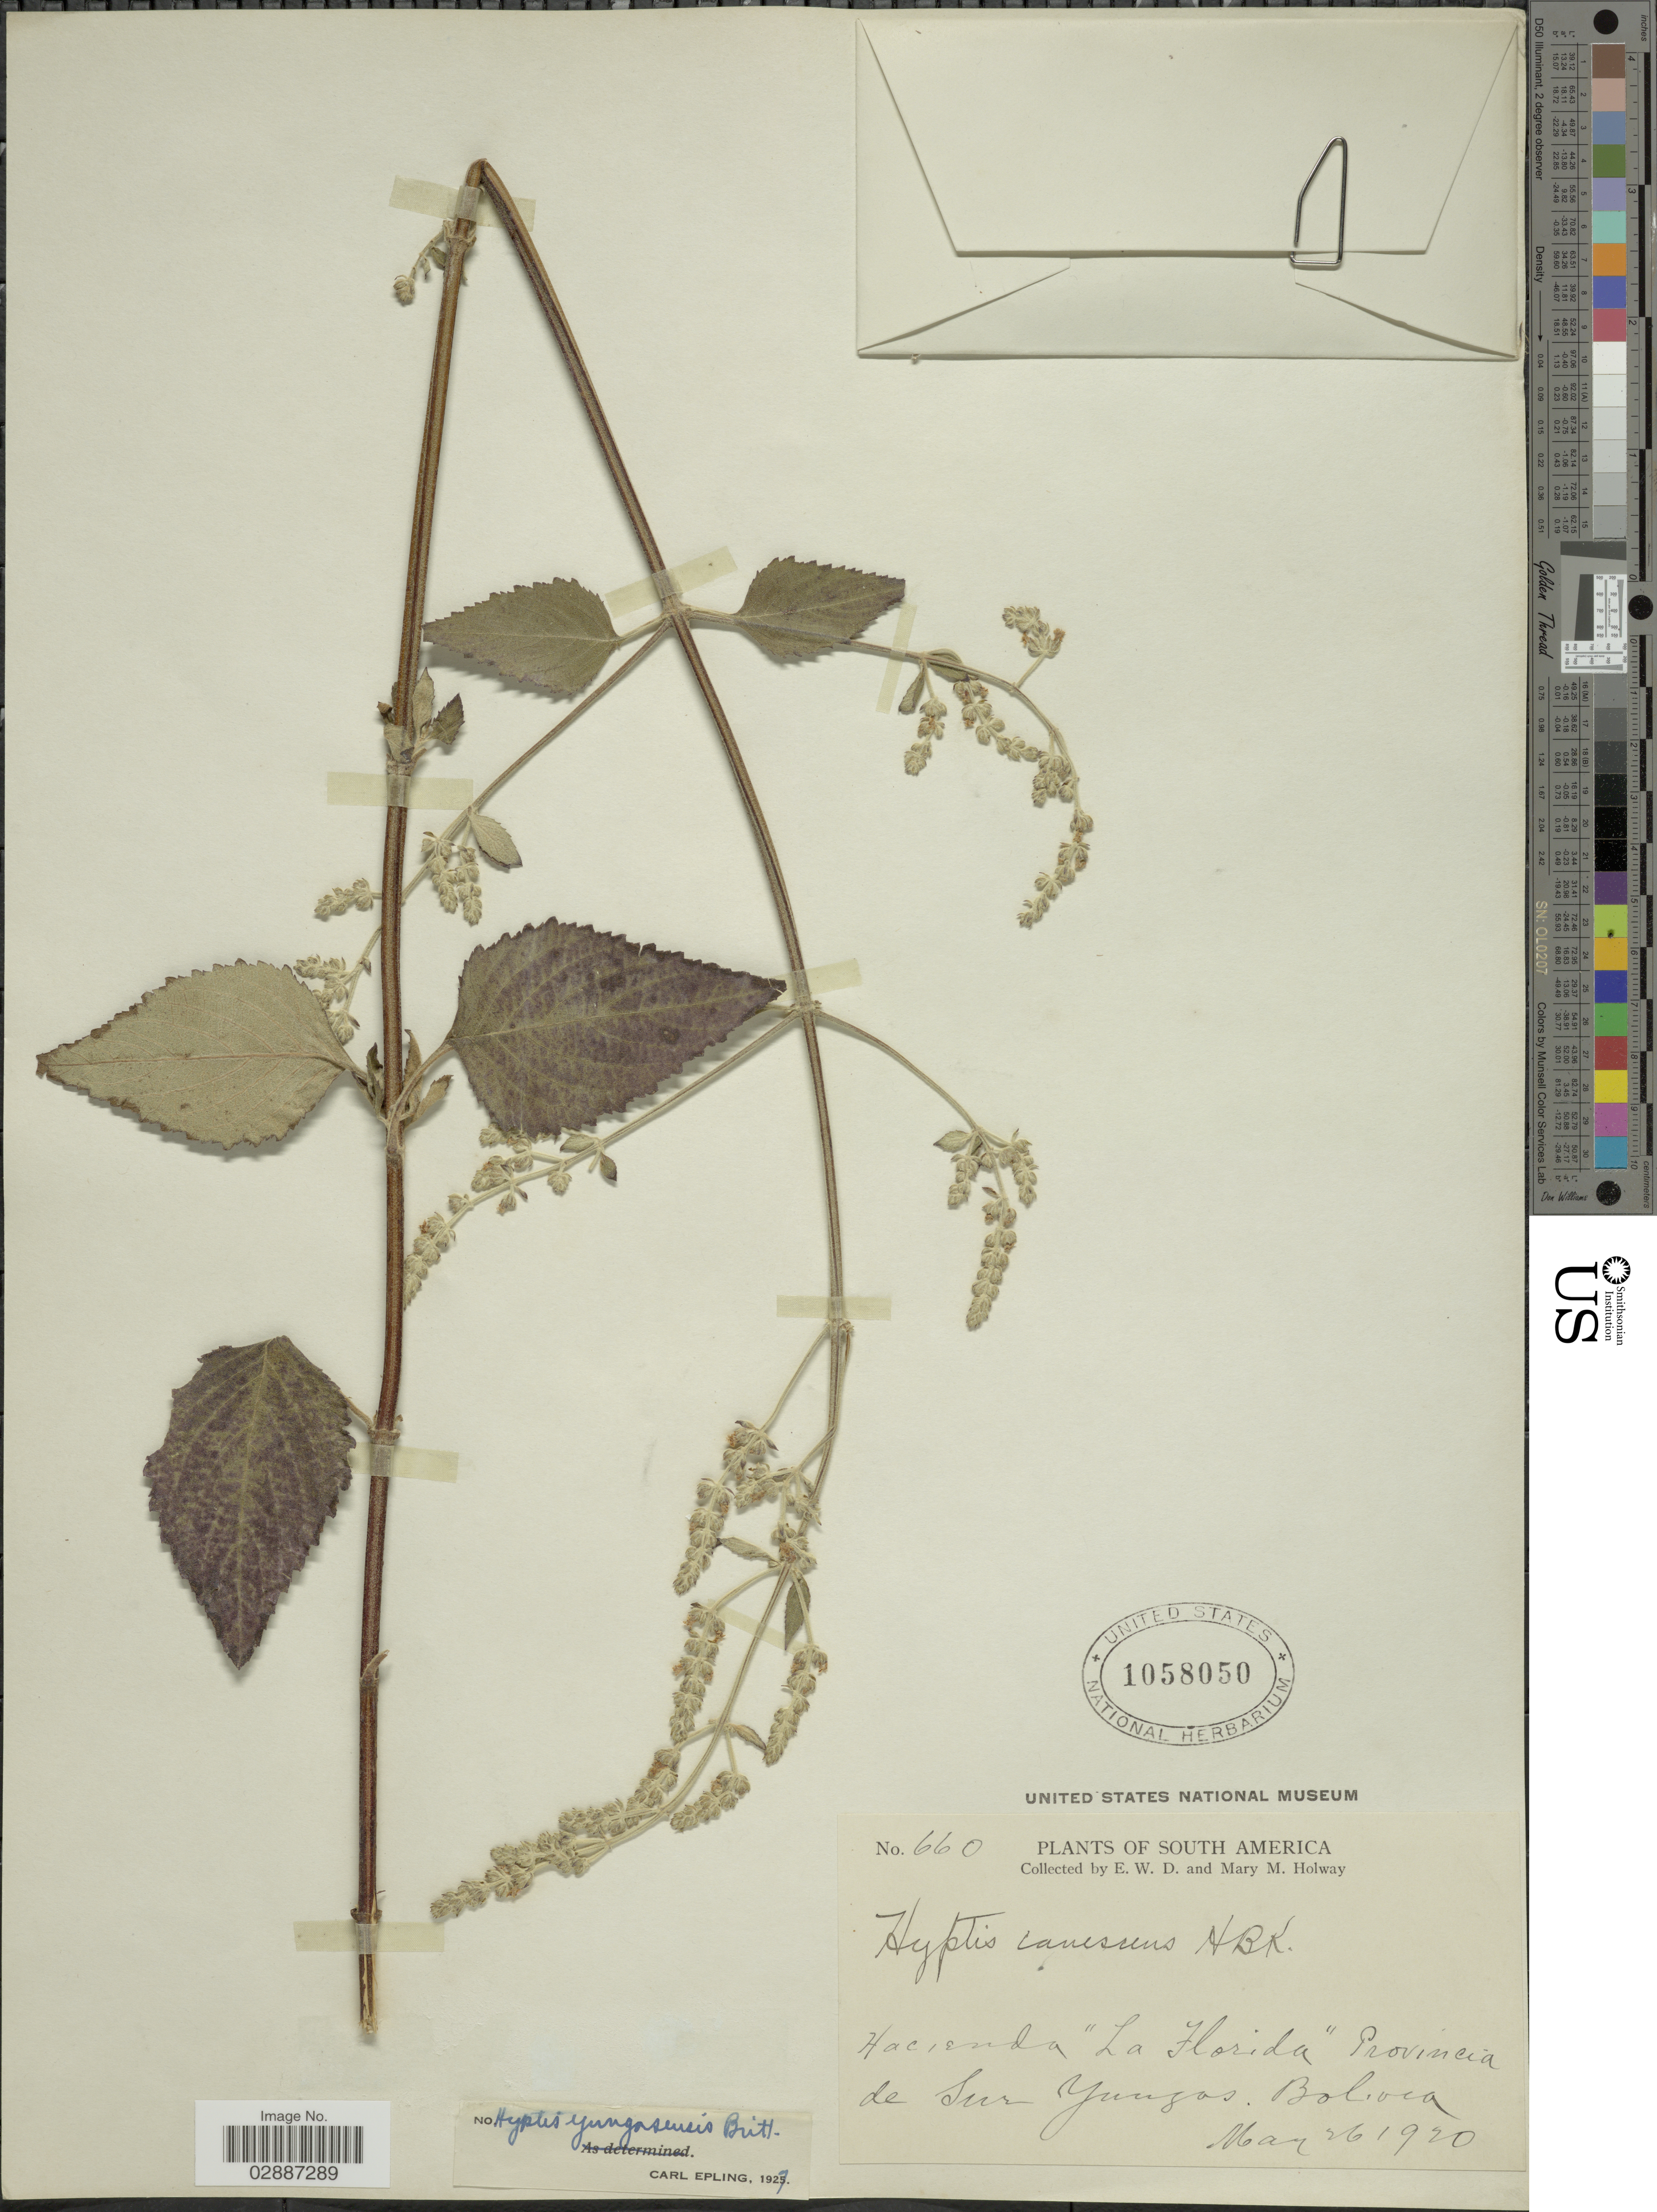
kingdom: Plantae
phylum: Tracheophyta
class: Magnoliopsida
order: Lamiales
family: Lamiaceae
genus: Cantinoa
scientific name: Cantinoa sp.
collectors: E. W. D. Holway & M. M. Holway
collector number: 660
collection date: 1920-05-26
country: Bolivia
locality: Hacienda "La Florida" Provincia de Sur Yungas.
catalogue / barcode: US 1058050